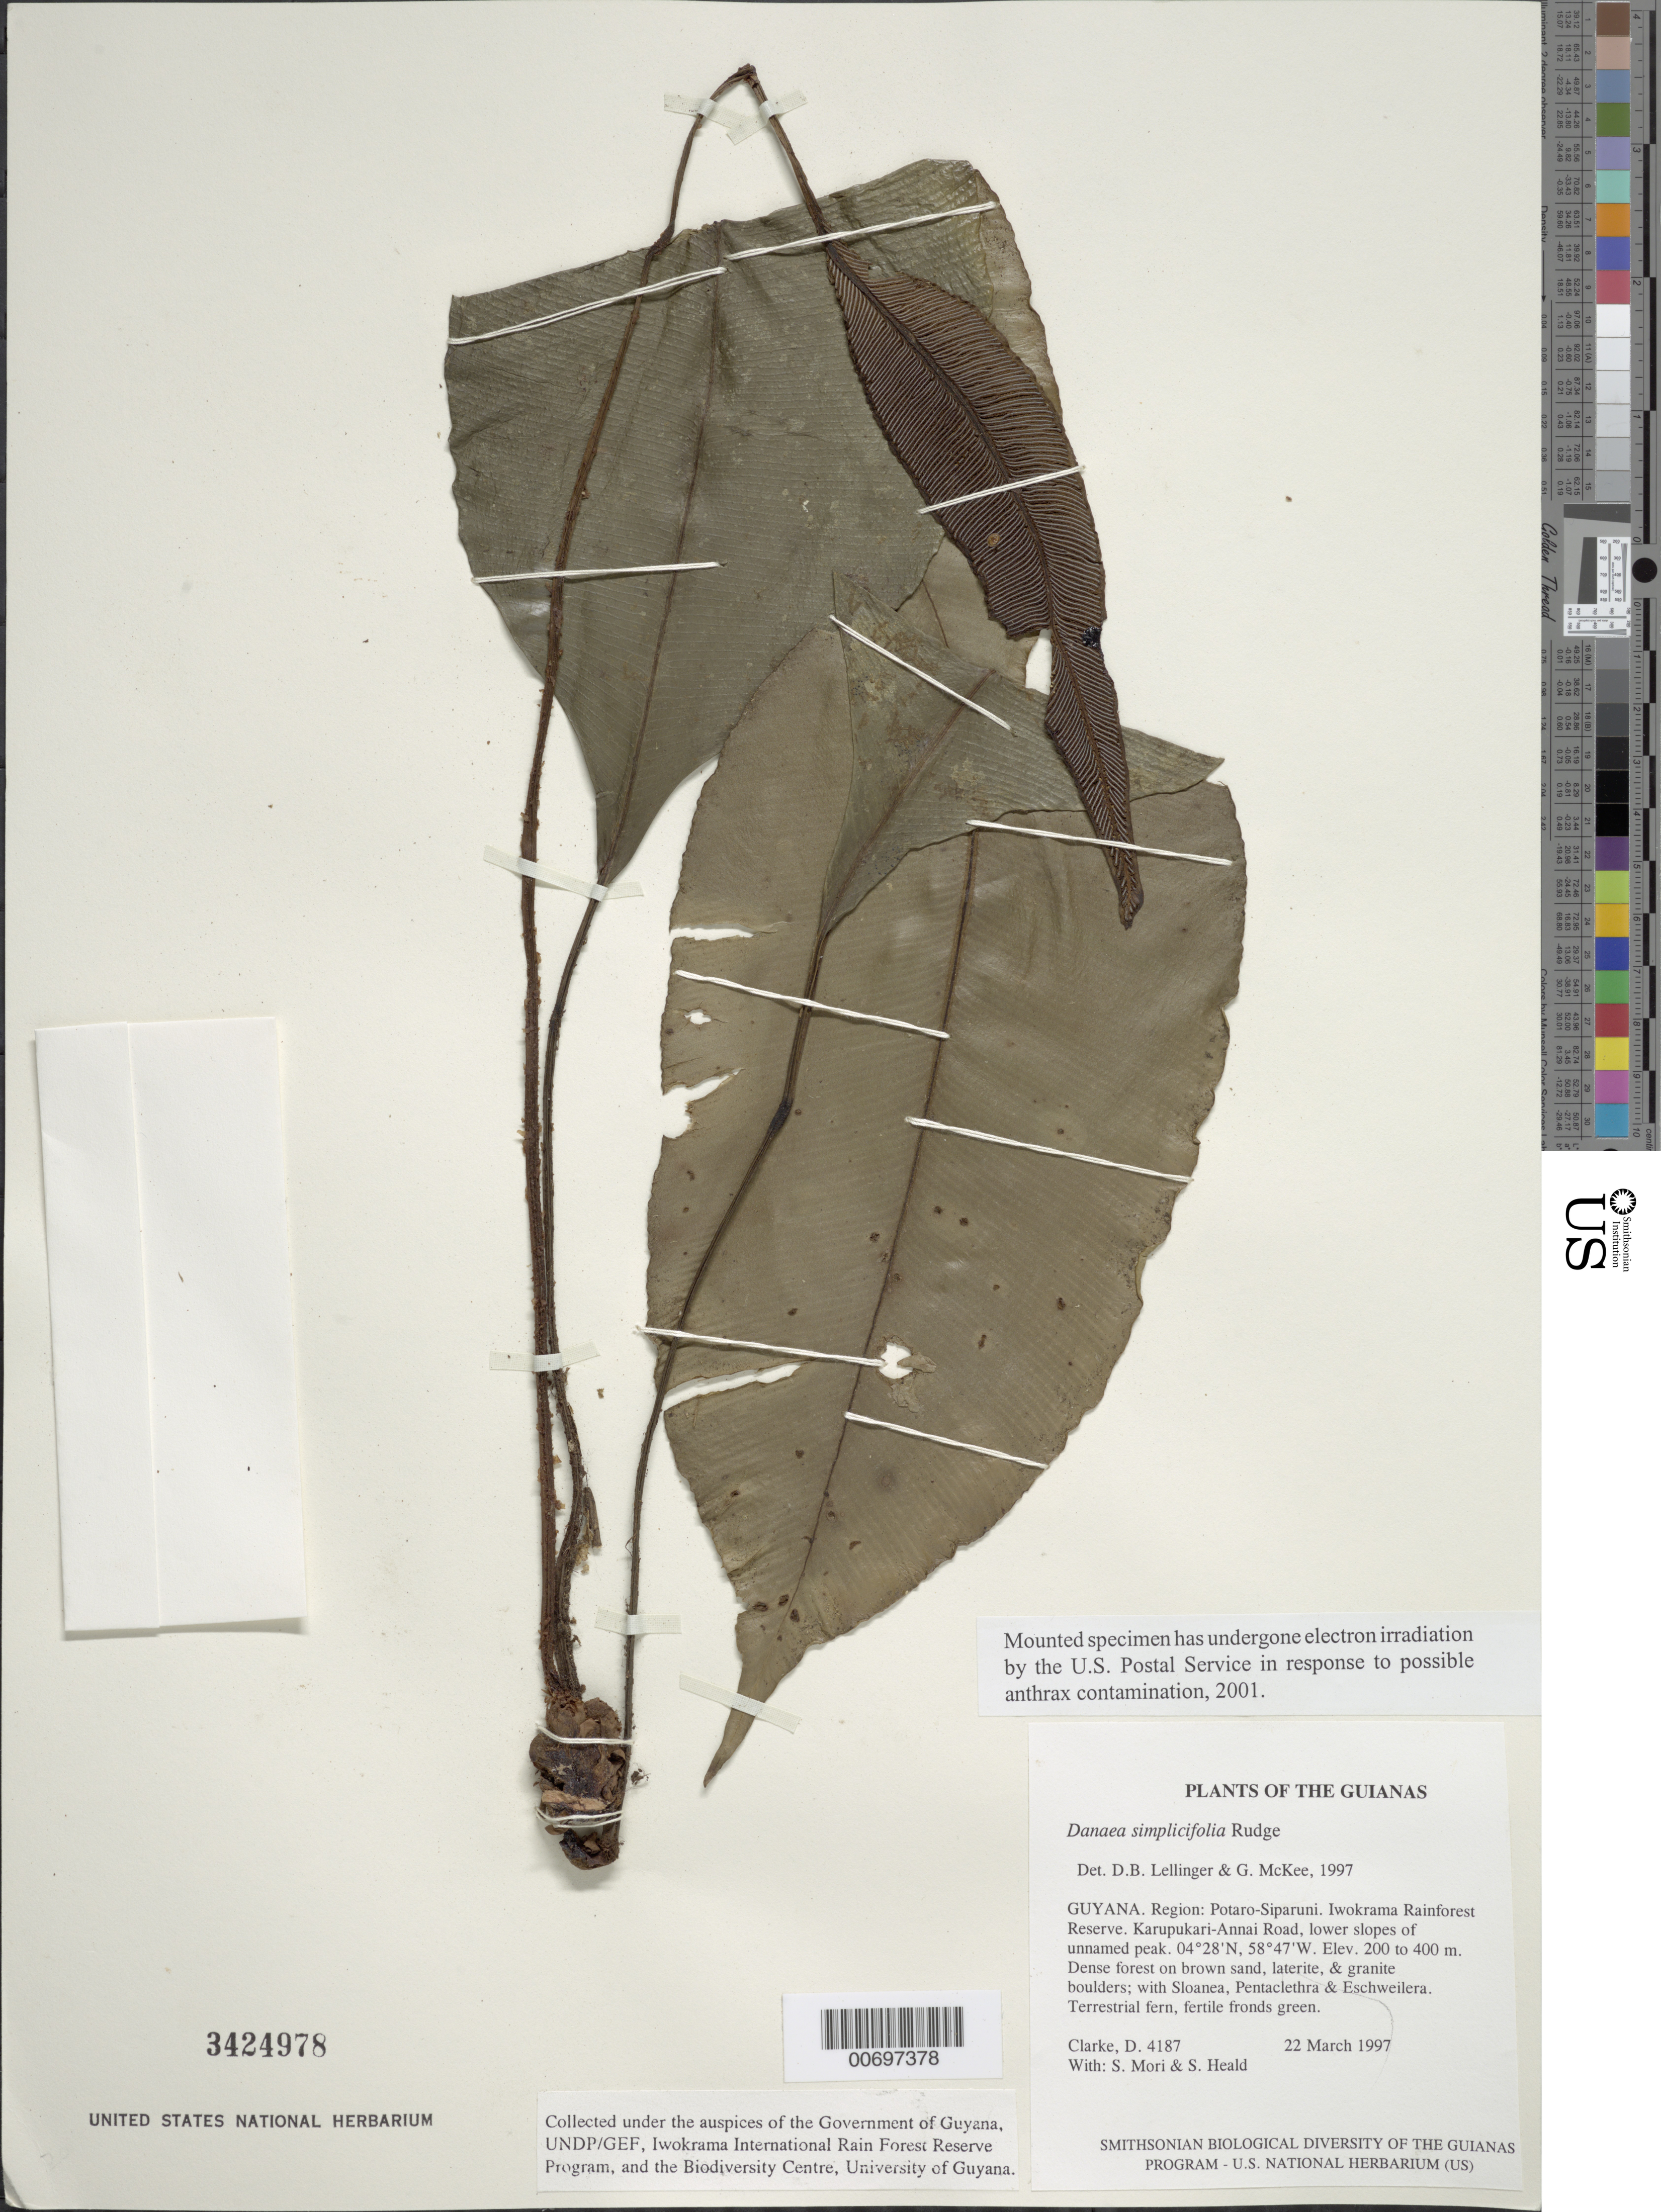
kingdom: Plantae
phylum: Tracheophyta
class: Polypodiopsida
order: Marattiales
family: Marattiaceae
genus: Danaea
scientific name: Danaea elliptica subsp. simplicifolia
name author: (Rudge) Rolleri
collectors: H. D. Clarke, S. Mori & S. Heald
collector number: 4187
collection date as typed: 22 March 1997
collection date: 1997-03-22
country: Guyana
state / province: Potaro-Siparuni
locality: Iwokrama Rainforest Reserve. Karupukari-Annai Road, lower slopes of unnamed peak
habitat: Dense forest on brown sand, laterite, & granite boulders; with Sloanea, Pentaclethra & Eschweilera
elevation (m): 200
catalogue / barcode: US 3424978